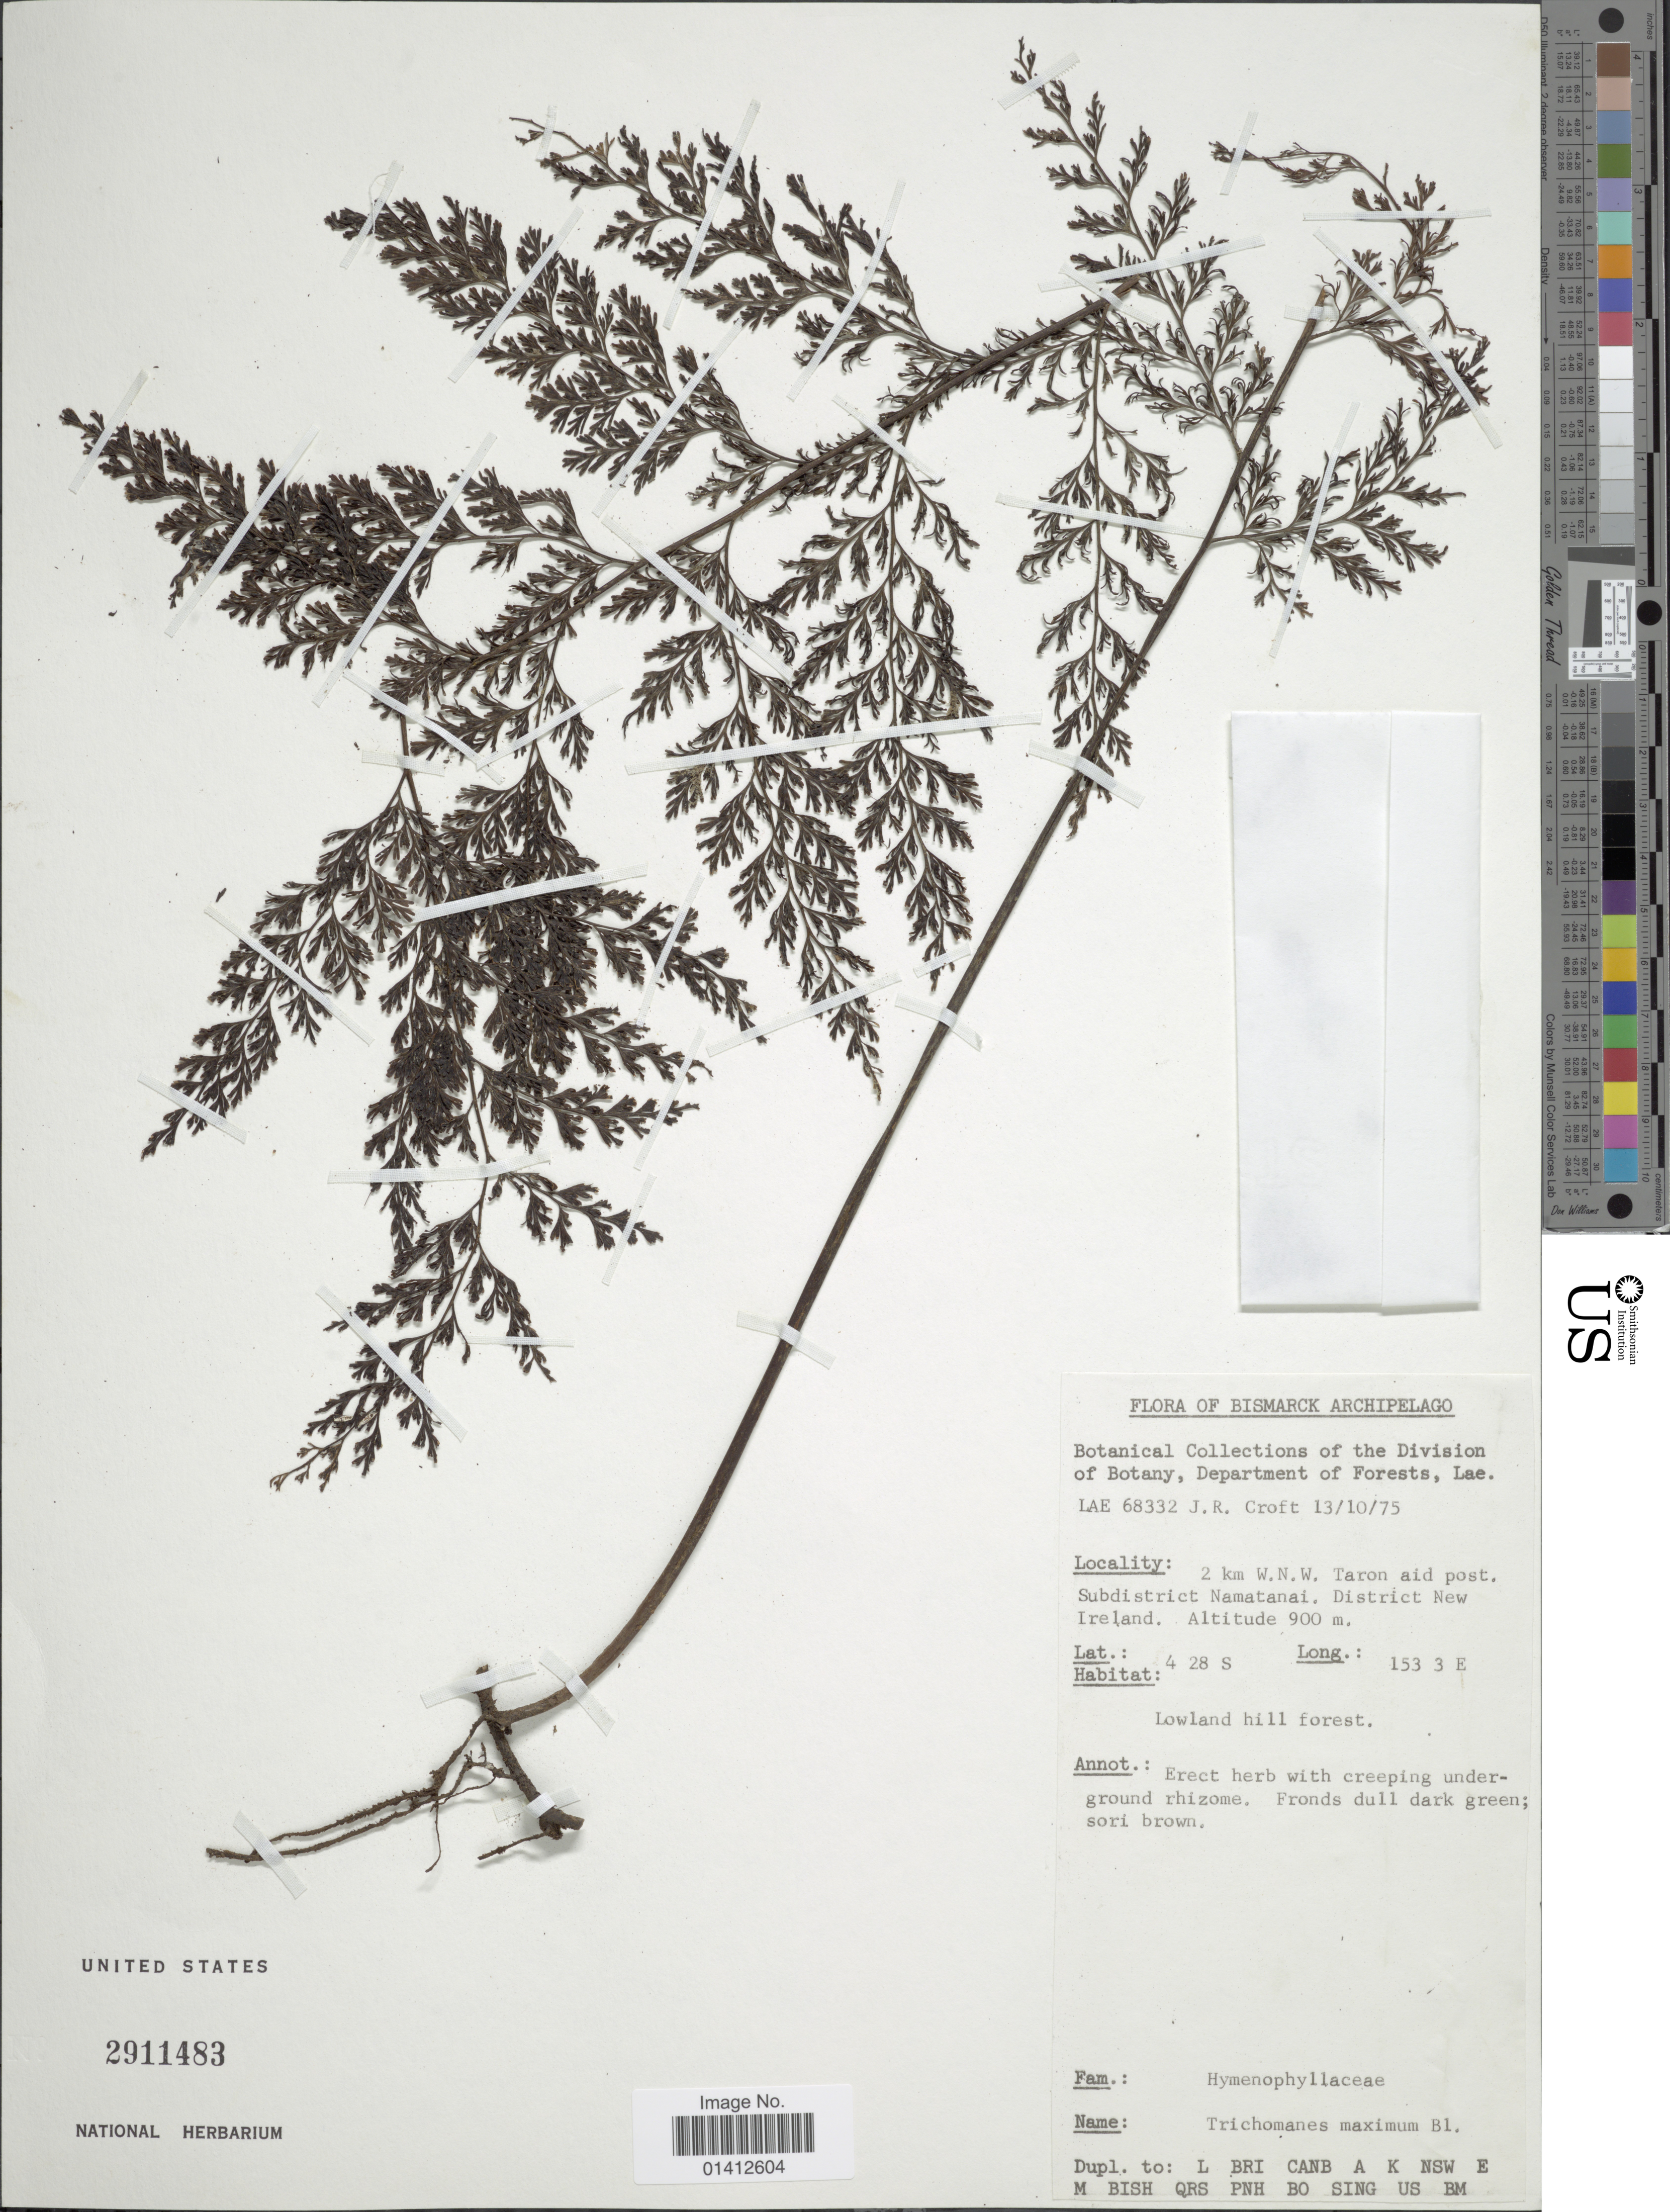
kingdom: Plantae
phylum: Tracheophyta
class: Polypodiopsida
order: Hymenophyllales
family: Hymenophyllaceae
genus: Vandenboschia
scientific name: Vandenboschia maxima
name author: (Blume) Copel.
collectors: J. R. Croft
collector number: LAE 68332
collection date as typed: Transcribed d/m/y: 13/10/75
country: Papua New Guinea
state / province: New Ireland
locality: Bismarck Archipelago, 2 km W.N.W. Taron aid post, Subdistrict Namatanai, District New Ireland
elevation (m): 900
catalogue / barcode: US 2911483